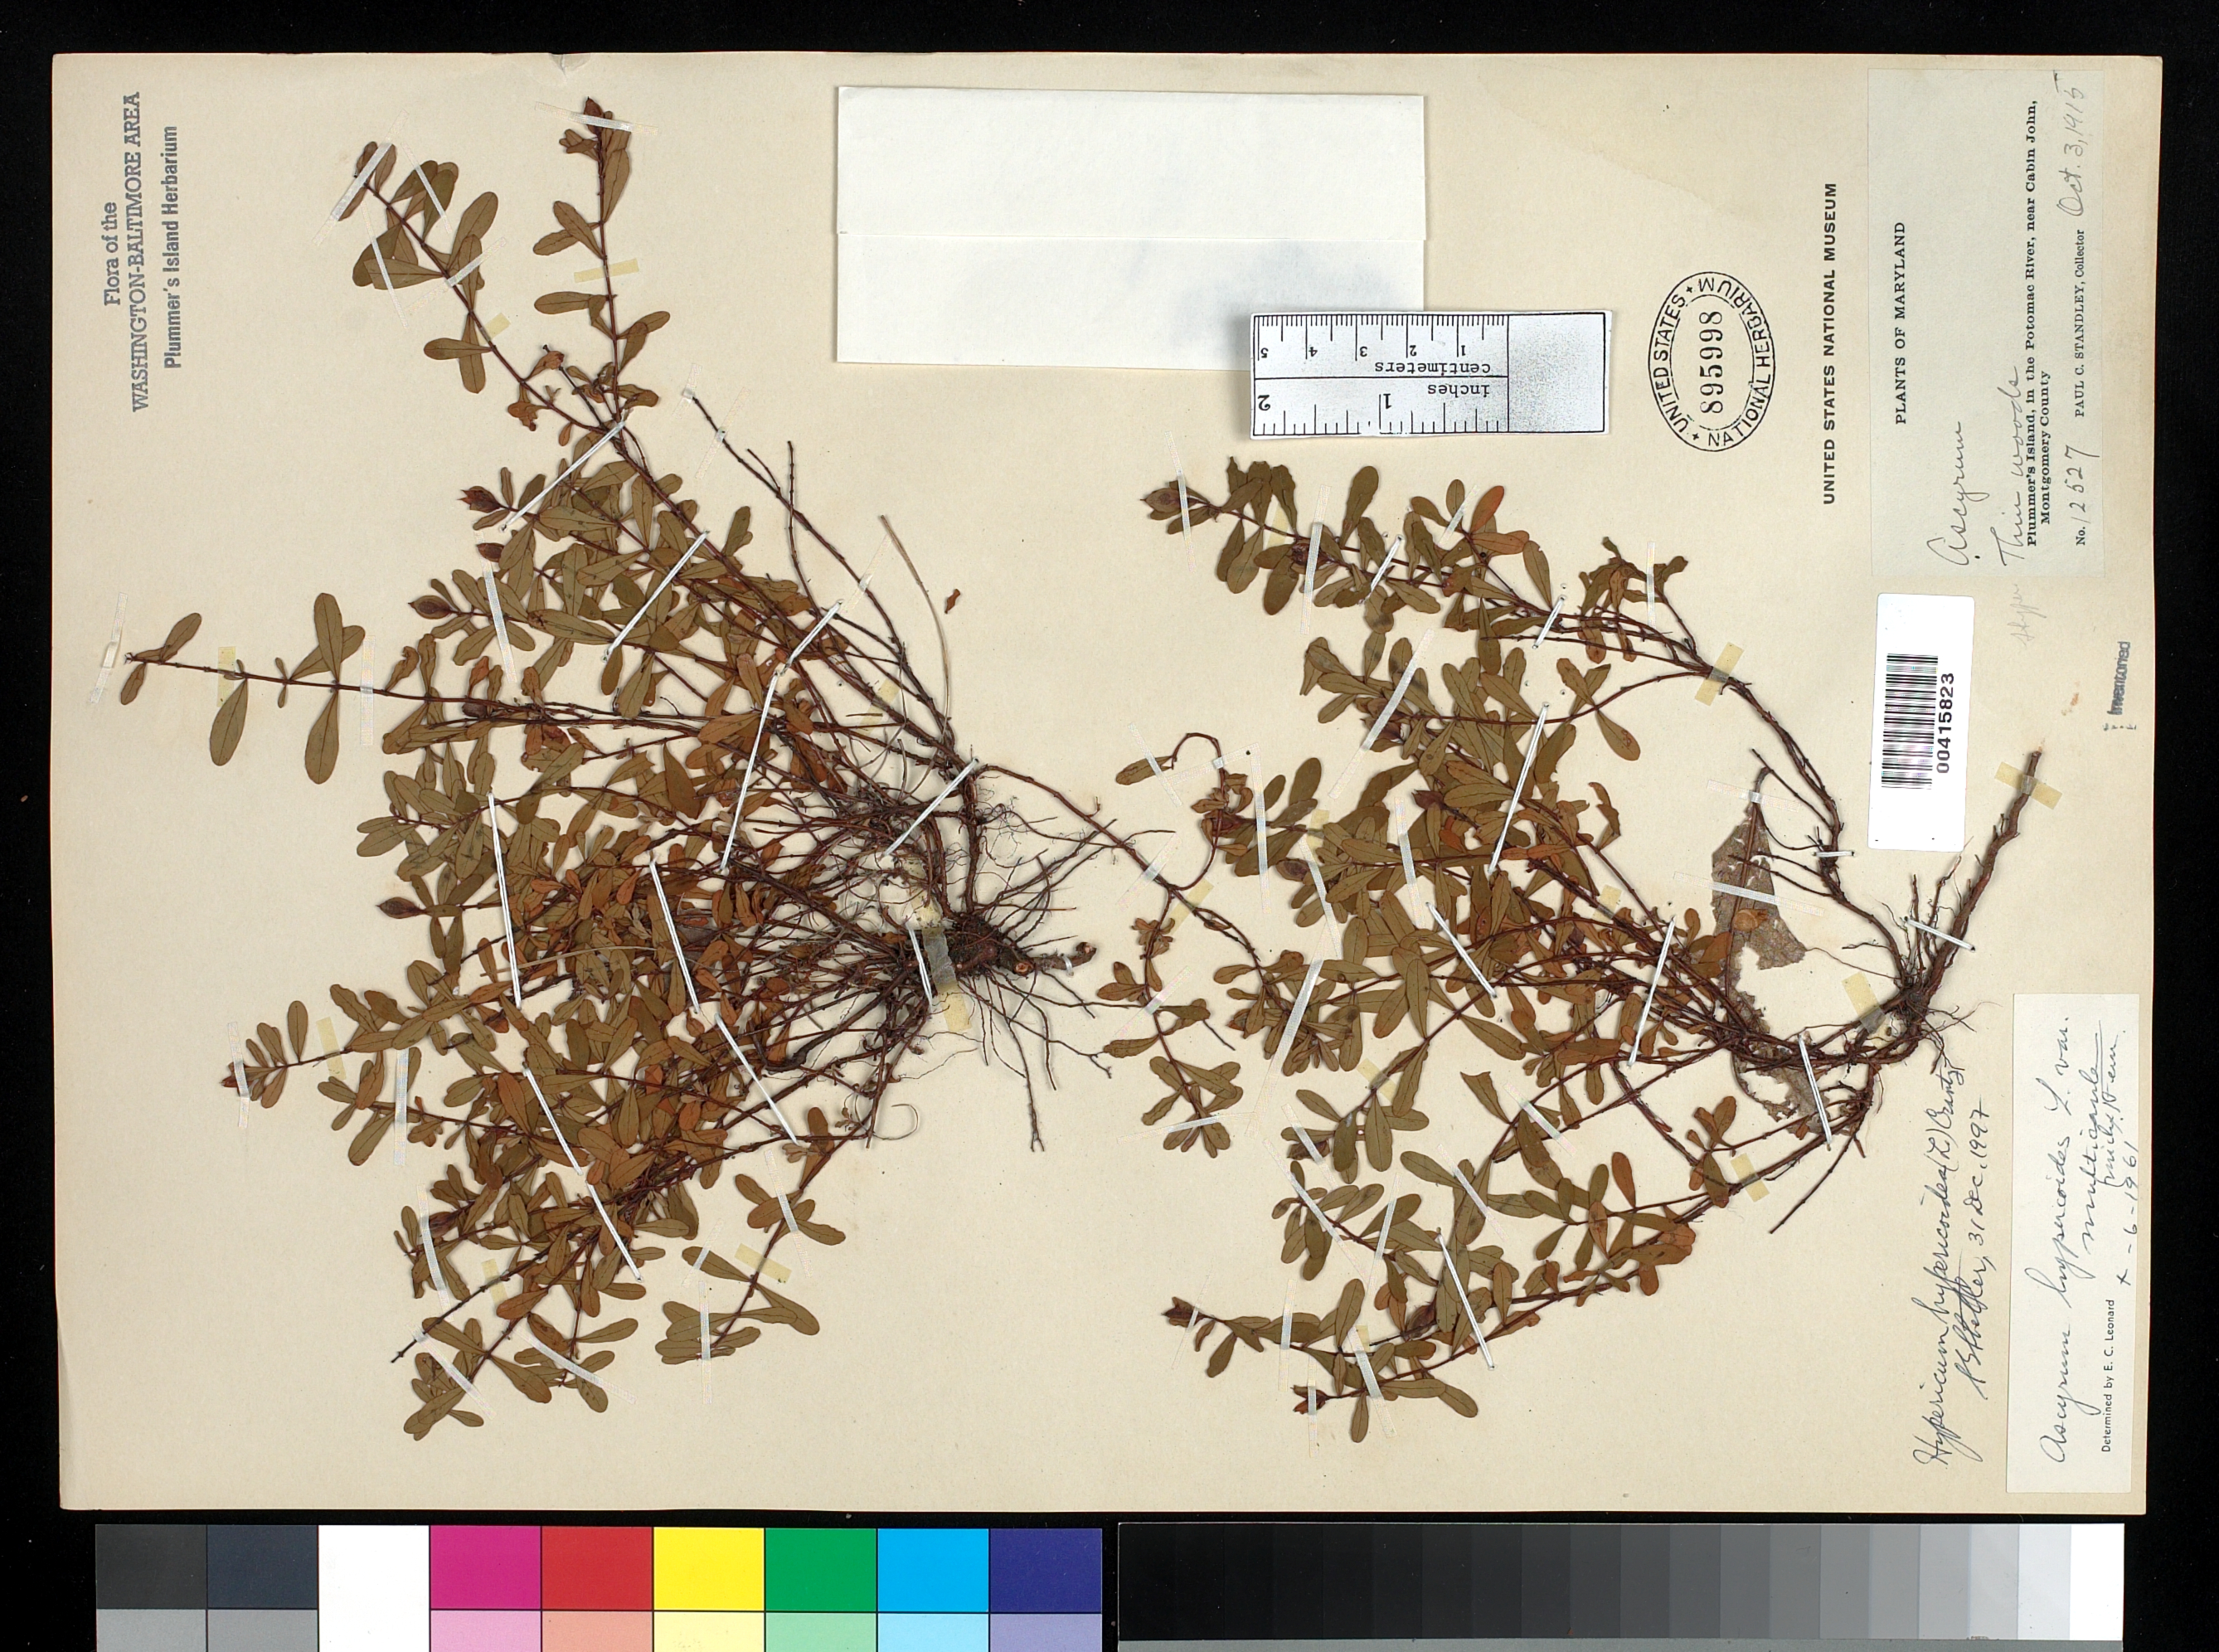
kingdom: Plantae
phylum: Tracheophyta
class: Magnoliopsida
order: Malpighiales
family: Hypericaceae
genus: Hypericum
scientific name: Hypericum hypericoides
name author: (L.) Crantz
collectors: P. C. Standley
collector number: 12527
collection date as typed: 03 Oct 1915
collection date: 1915-10-03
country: United States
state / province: Maryland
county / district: Montgomery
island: Plummers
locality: Plummer's Island Plummers Island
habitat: Thin woods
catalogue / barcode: US 895998